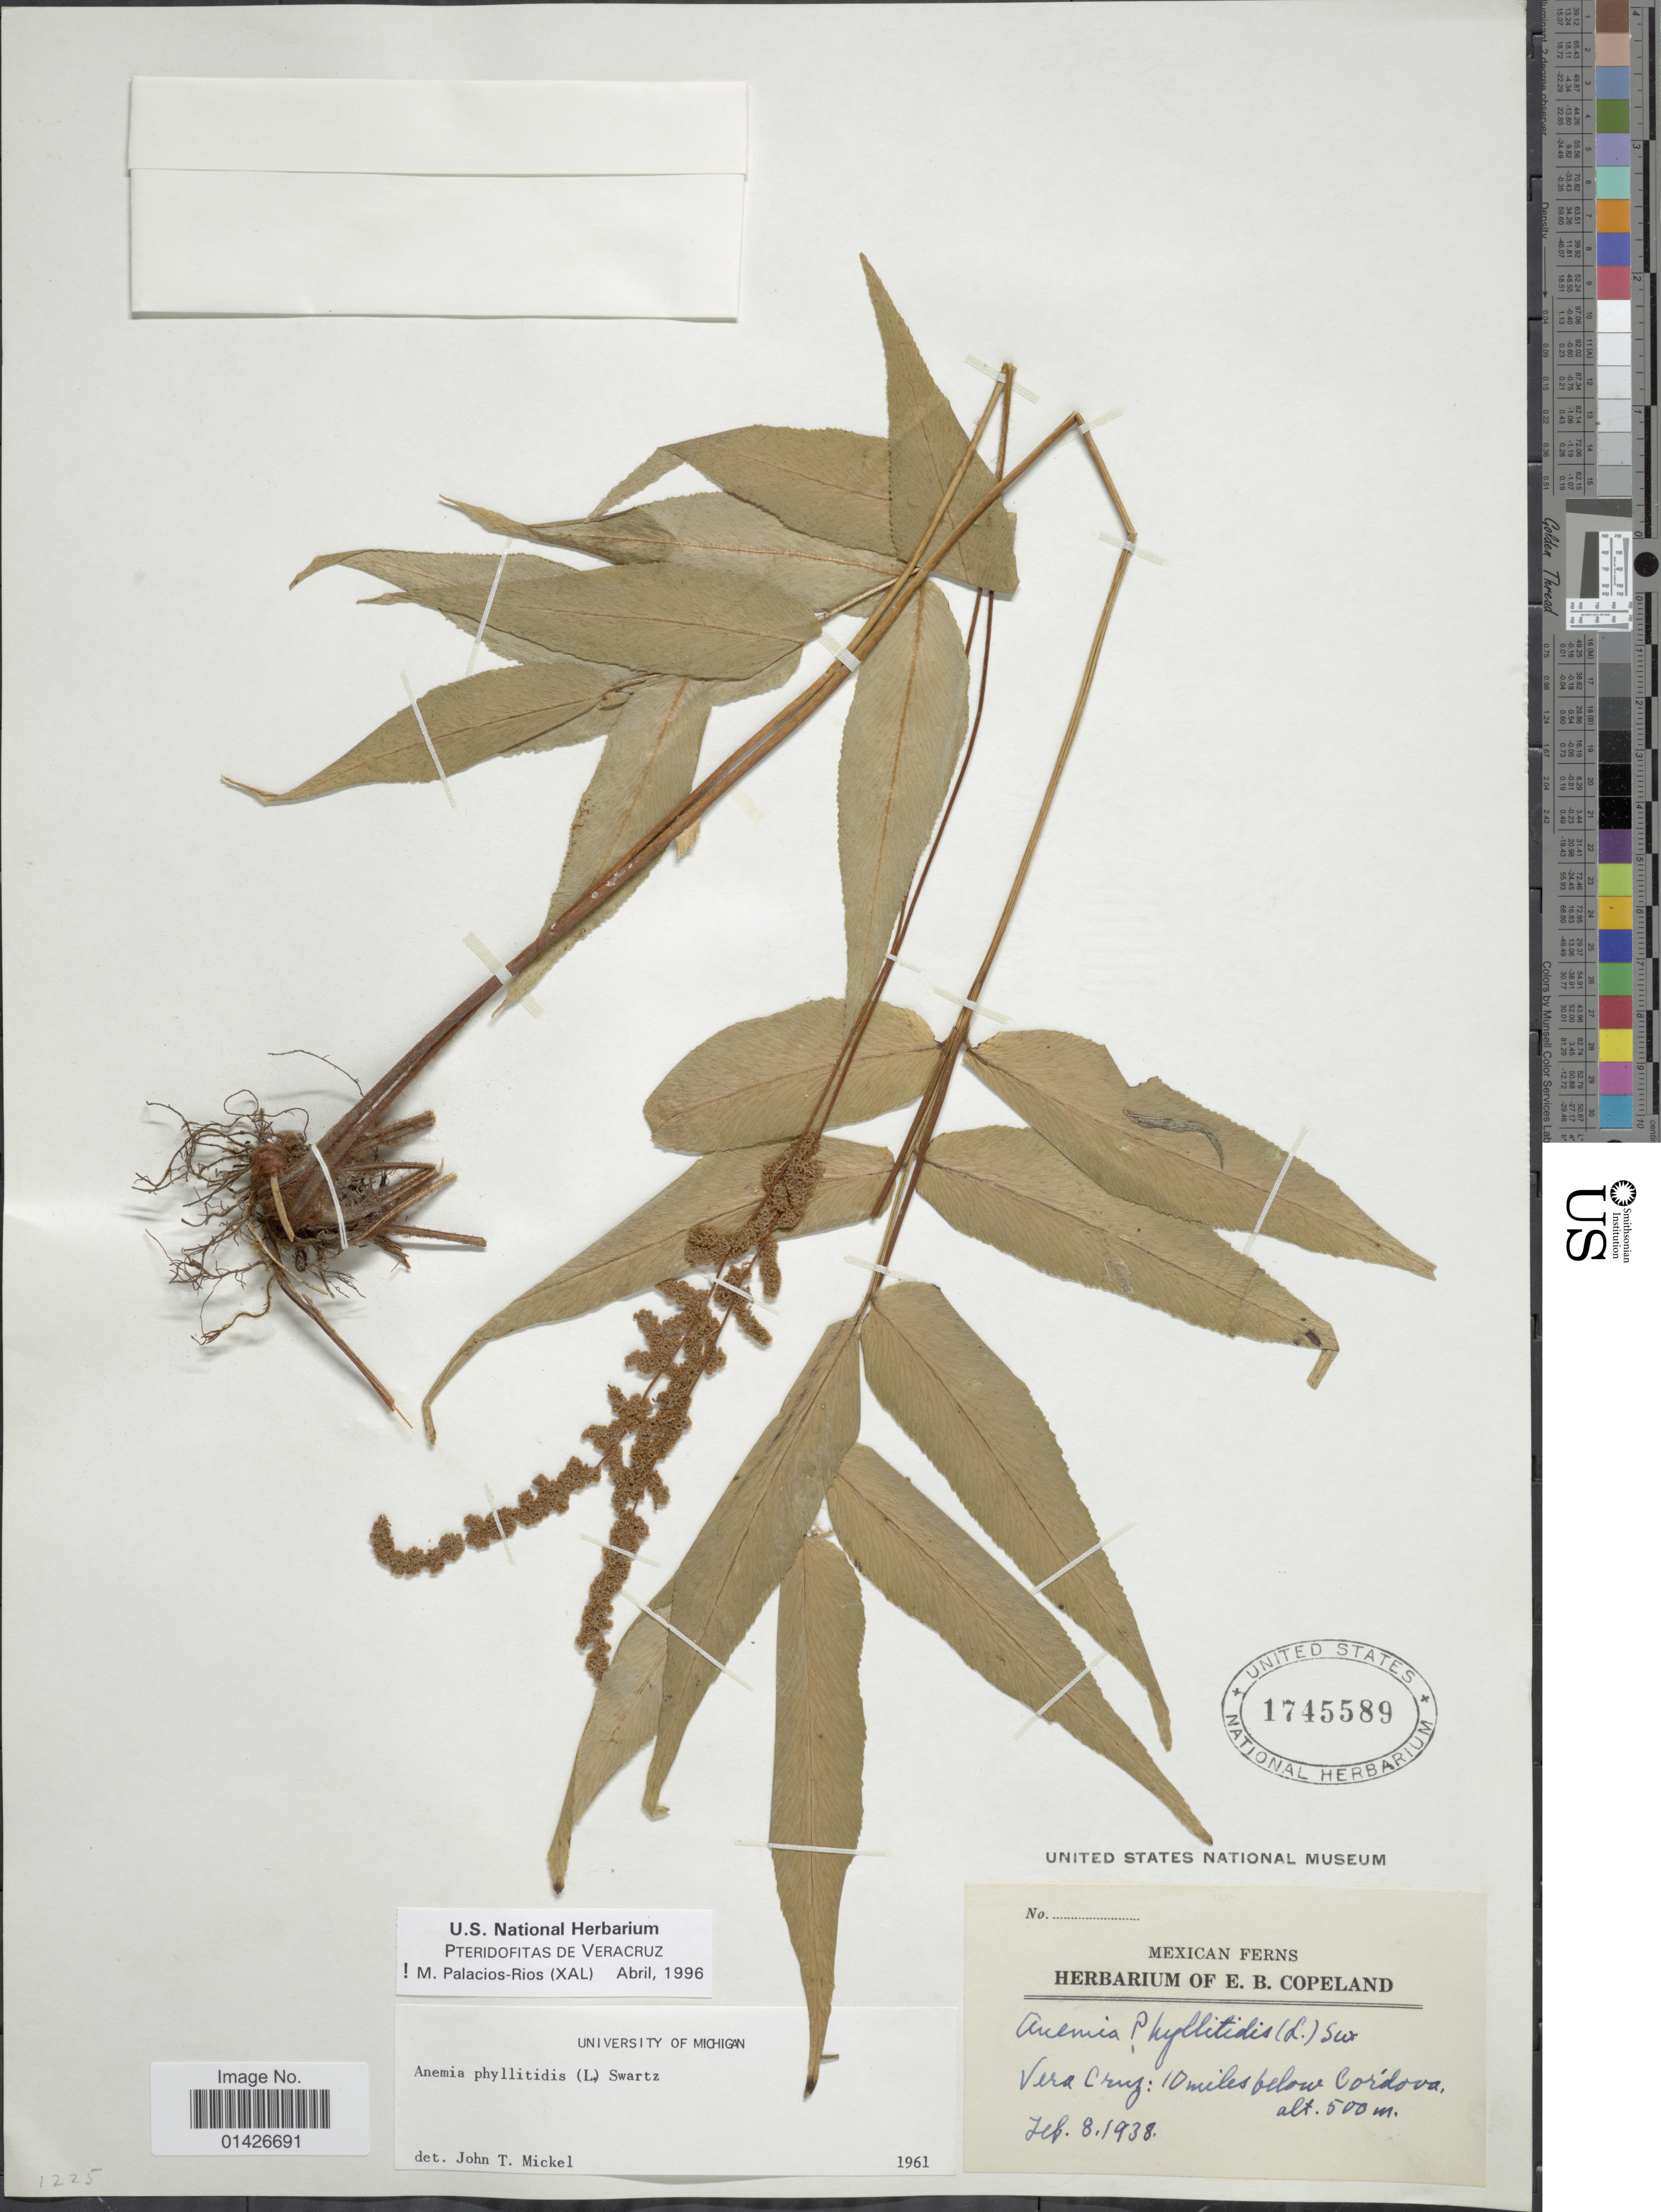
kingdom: Plantae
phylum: Tracheophyta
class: Polypodiopsida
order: Schizaeales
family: Anemiaceae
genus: Anemia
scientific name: Anemia phyllitidis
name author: (L.) Sw.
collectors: ex herb. E. B. Copeland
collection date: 1938-02-08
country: Mexico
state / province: Veracruz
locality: Vera Cruz: 10 miles below Cordóba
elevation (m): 500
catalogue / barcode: US 1745589